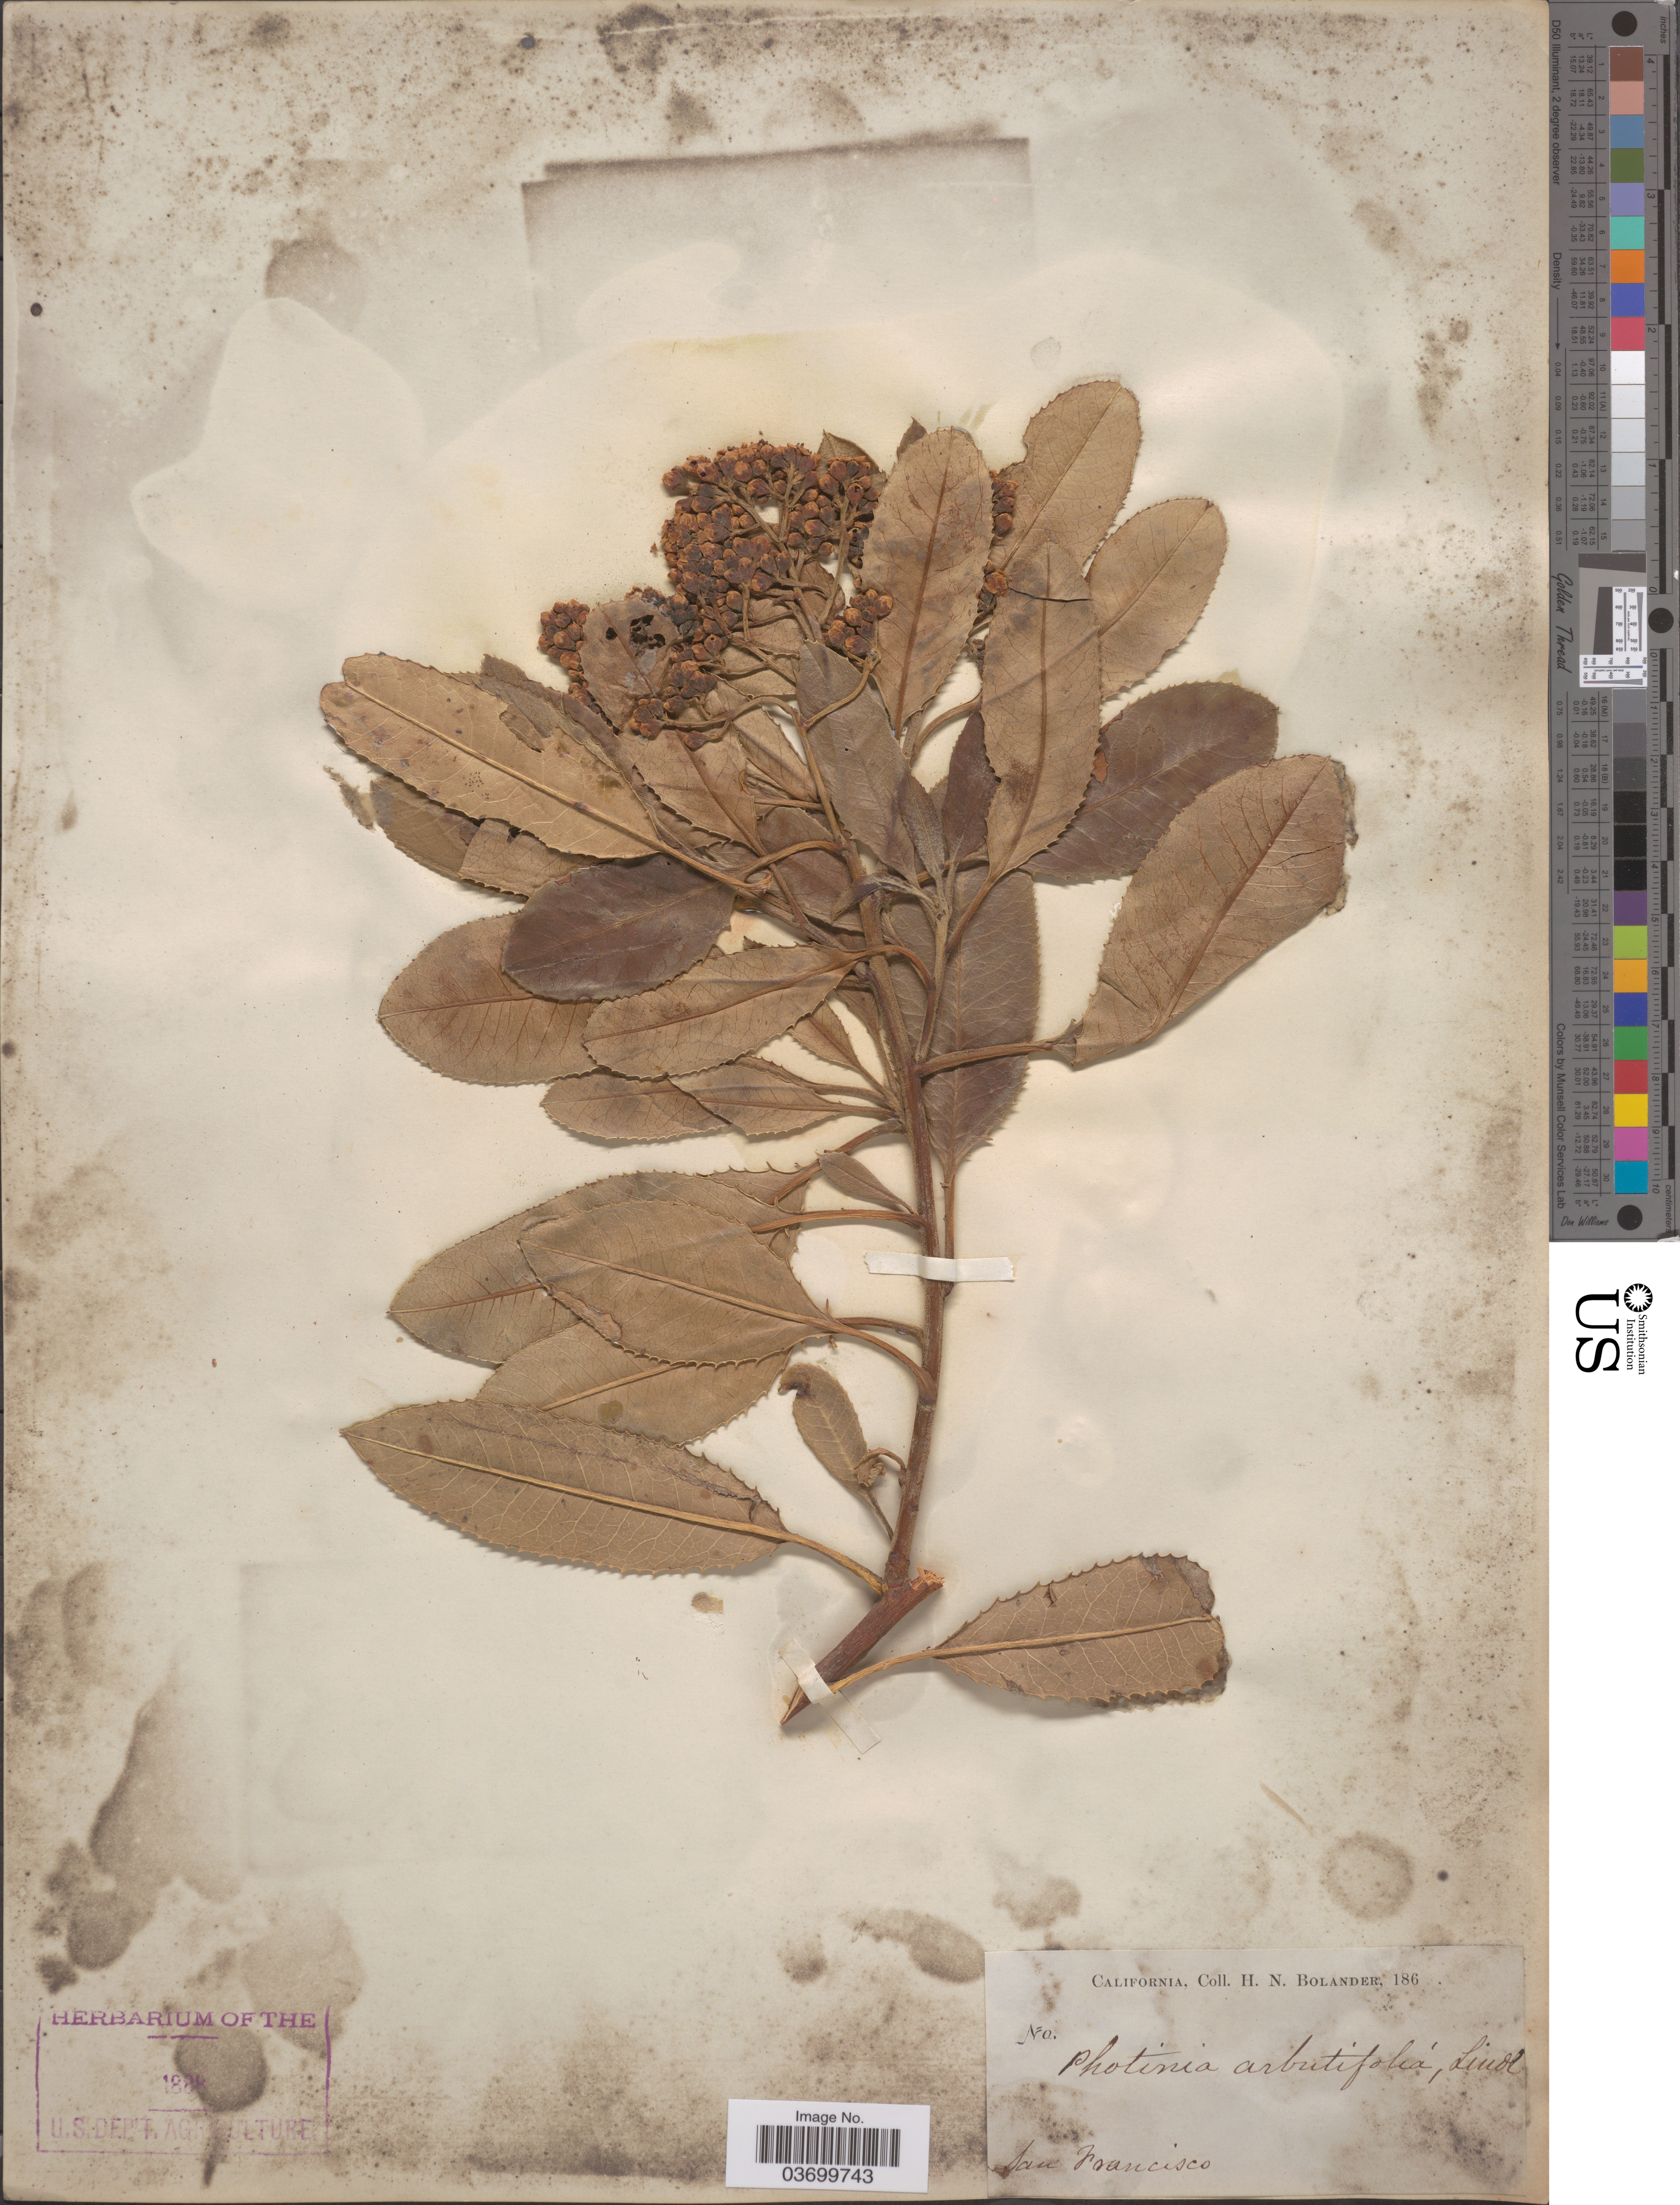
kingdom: Plantae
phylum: Tracheophyta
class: Magnoliopsida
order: Rosales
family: Rosaceae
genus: Heteromeles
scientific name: Heteromeles arbutifolia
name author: (Lindl.) Roemer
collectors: H. Bolander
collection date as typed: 186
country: United States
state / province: California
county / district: San Francisco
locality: San Francisco.